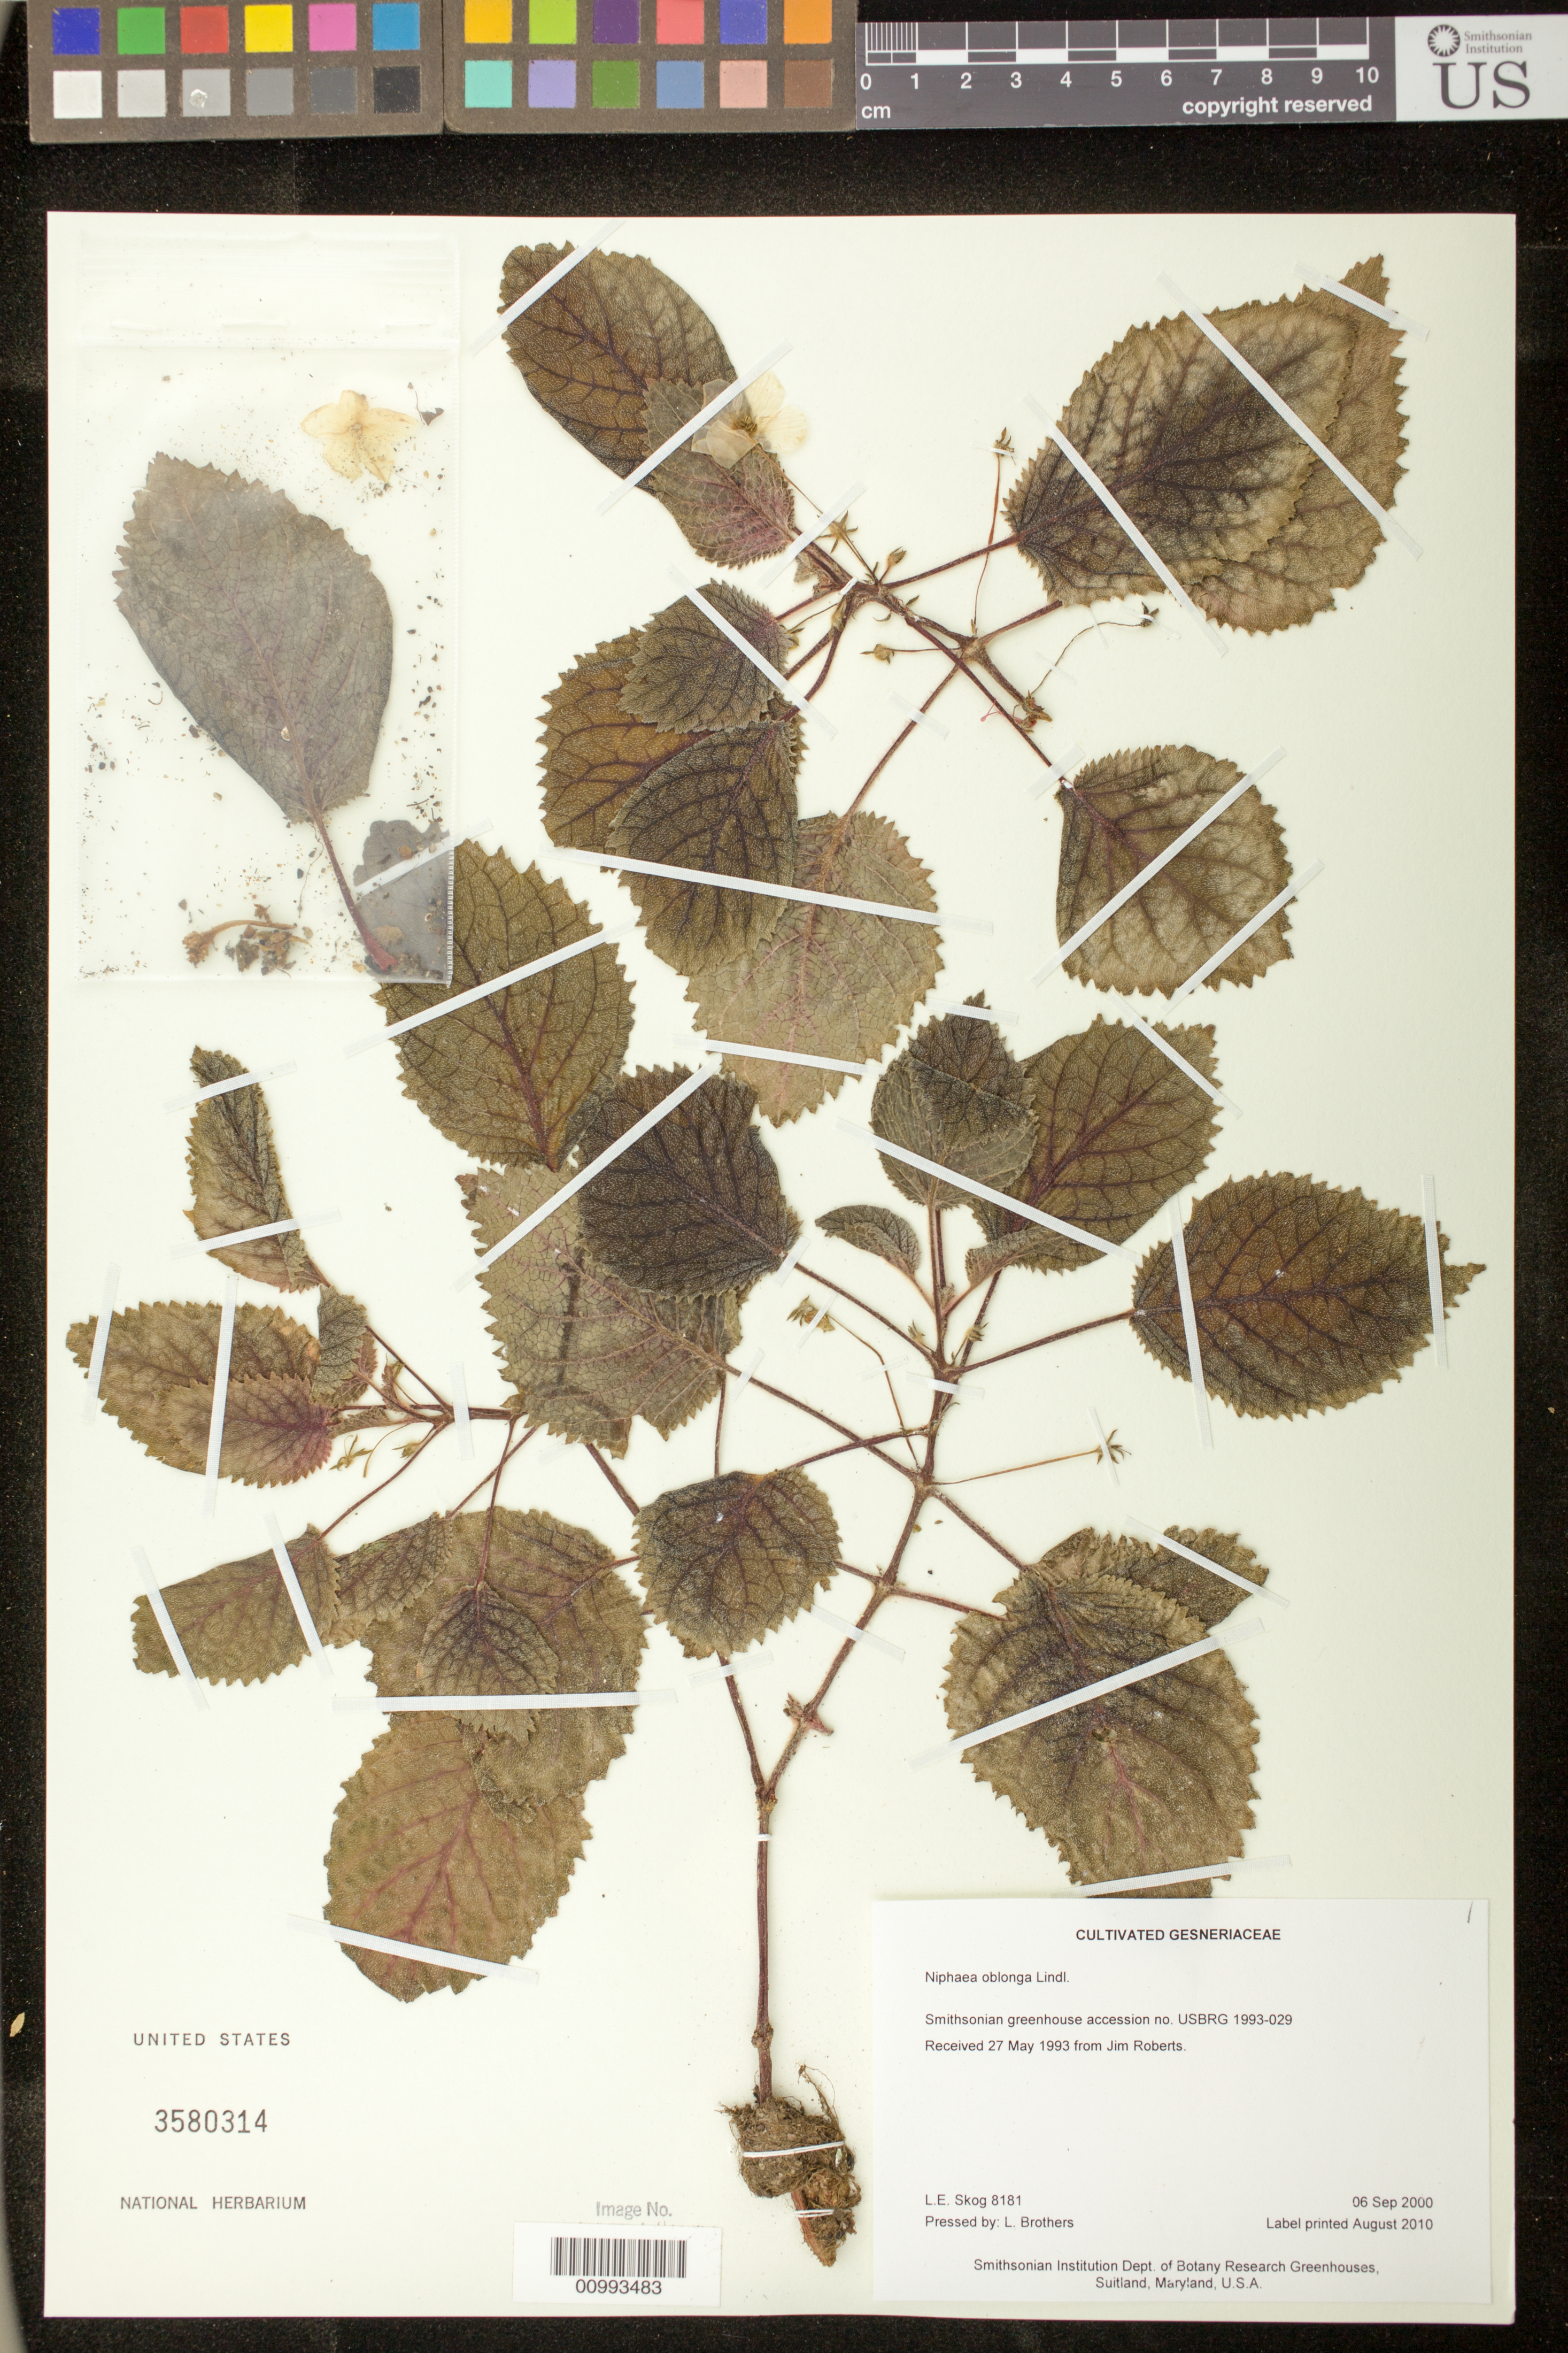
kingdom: Plantae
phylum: Tracheophyta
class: Magnoliopsida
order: Lamiales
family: Gesneriaceae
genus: Niphaea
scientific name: Niphaea oblonga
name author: Lindl.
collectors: L. E. Skog & L. Brothers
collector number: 8181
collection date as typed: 06 Sep 2000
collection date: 2000-09-06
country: United States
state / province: Maryland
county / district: Prince George's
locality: Smithsonian Institution Dept. of Botany Research Greenhouses, Suitland, Maryland, U.S.A.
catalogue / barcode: US 3580314